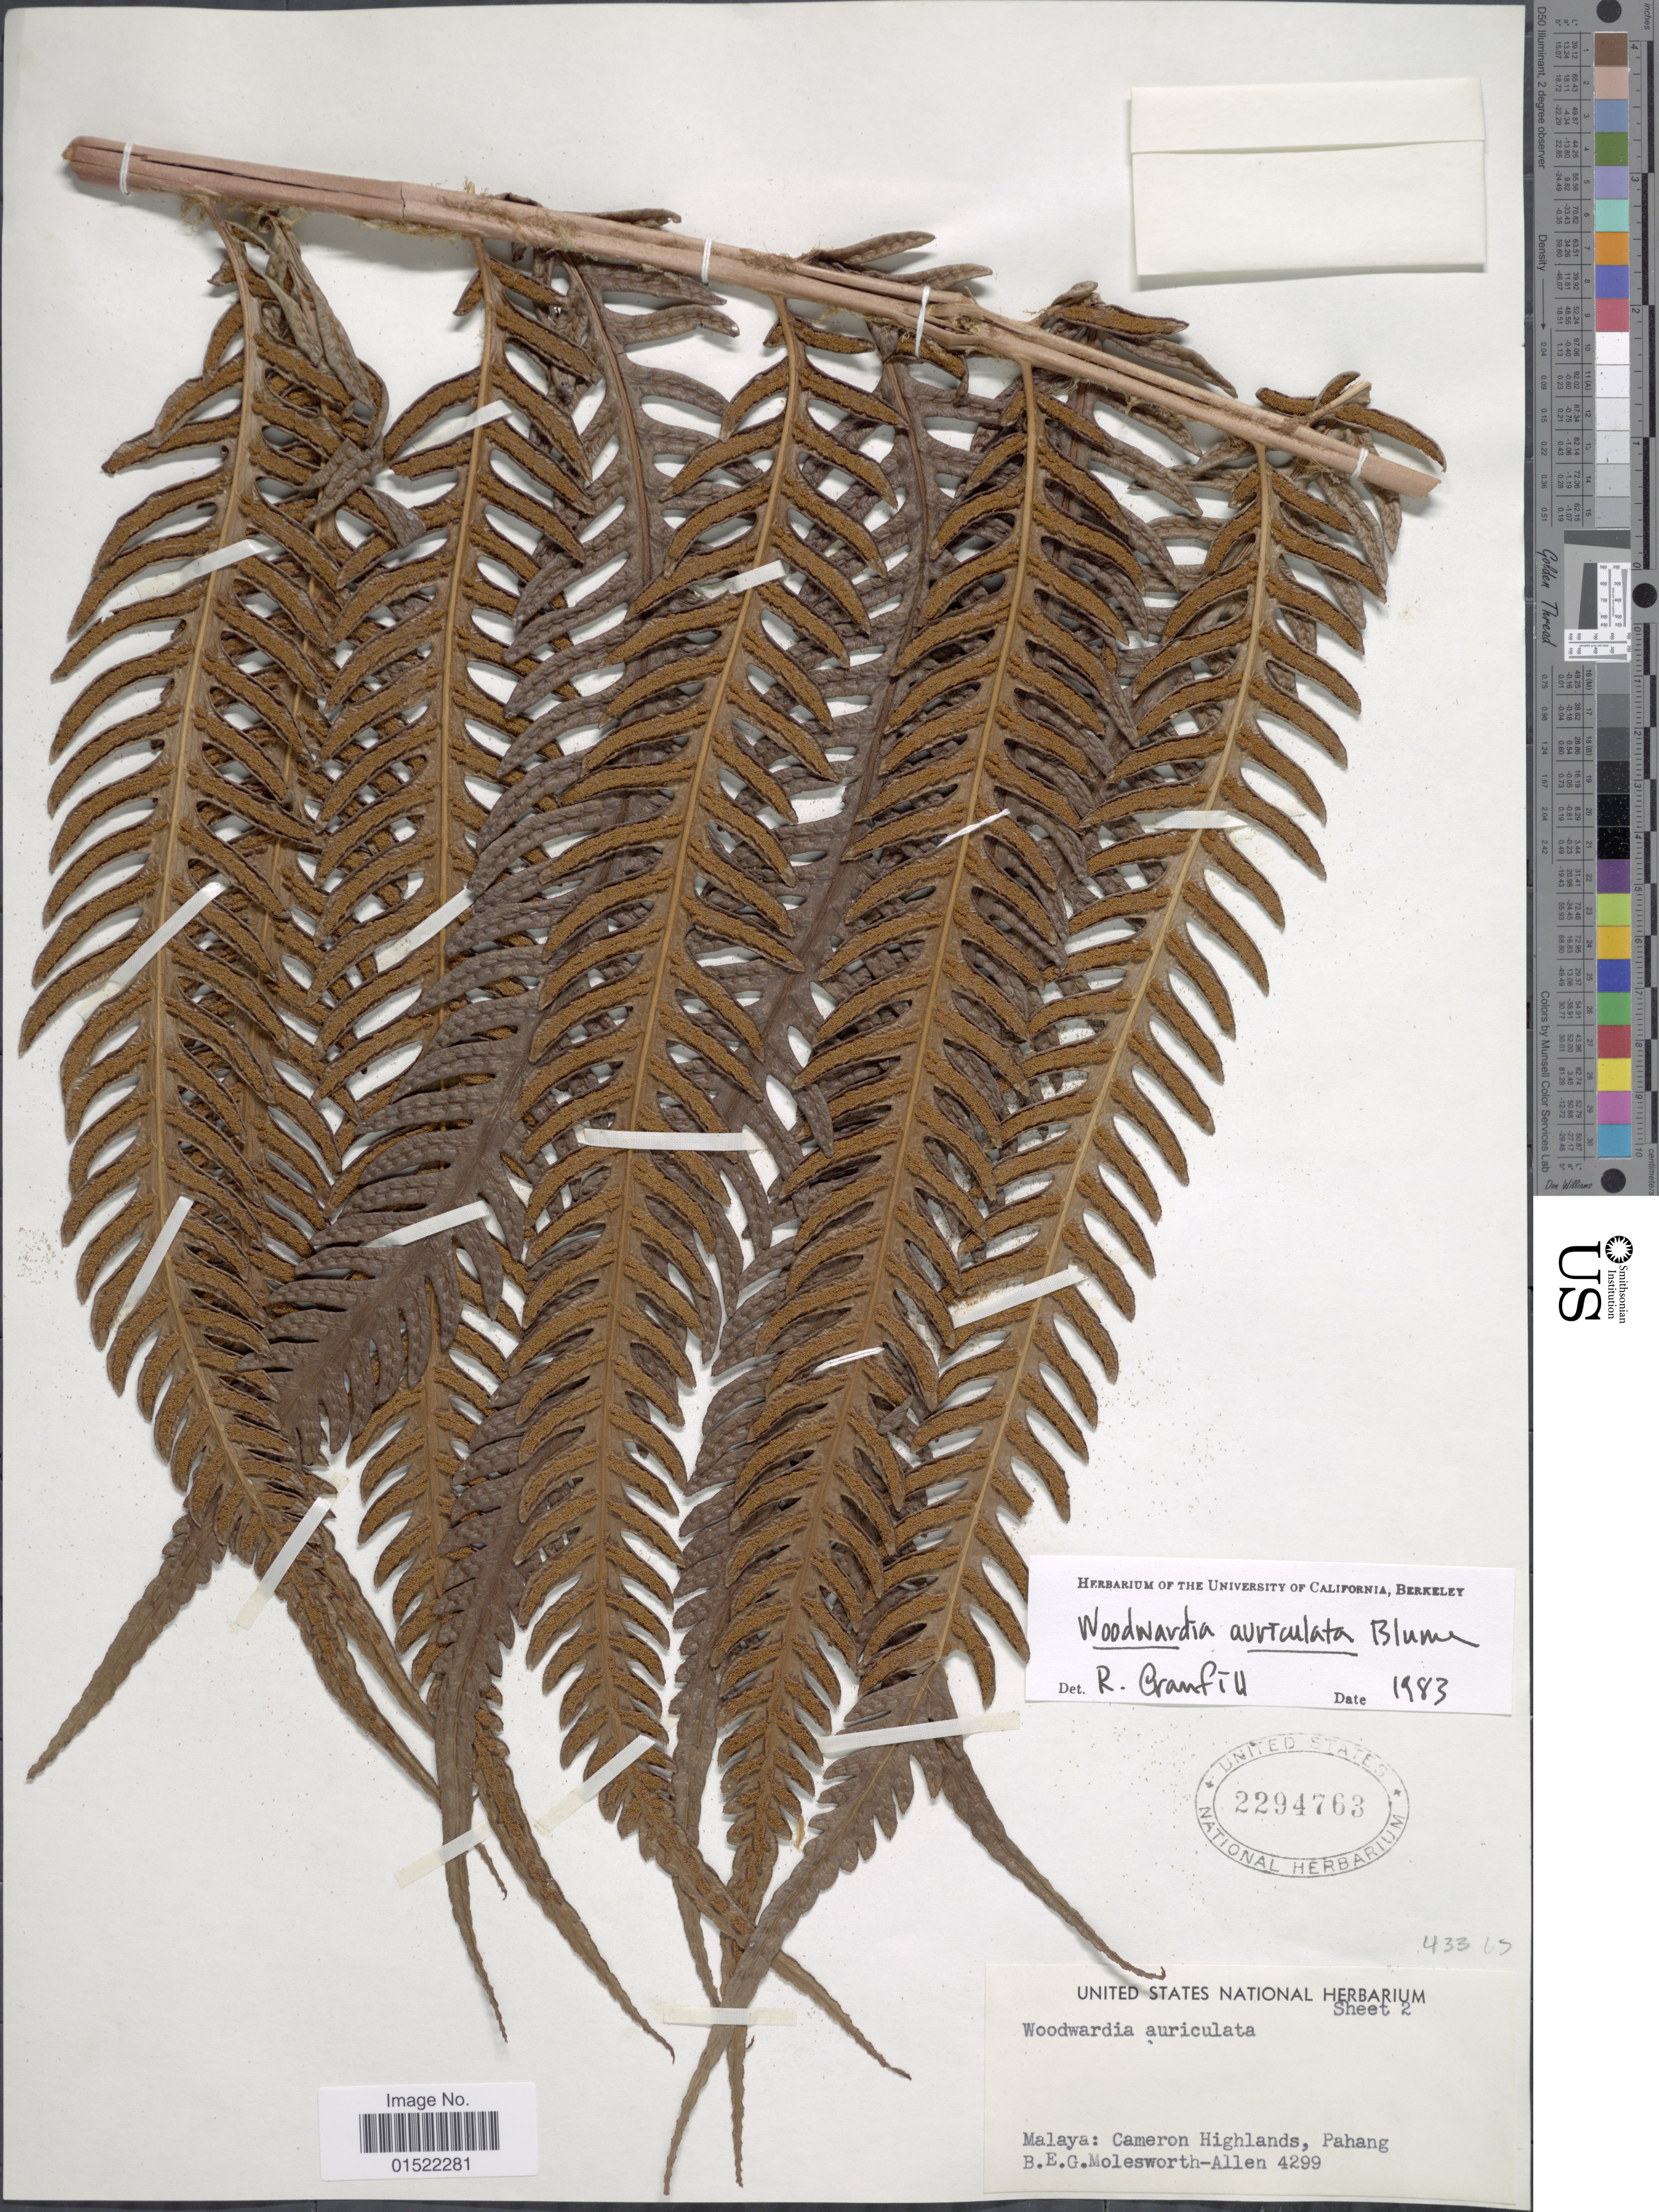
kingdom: Plantae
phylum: Tracheophyta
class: Polypodiopsida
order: Polypodiales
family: Blechnaceae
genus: Woodwardia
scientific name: Woodwardia auriculata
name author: Blume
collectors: B. E. G. Molesworth-Allen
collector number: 4299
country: Malaysia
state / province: Pahang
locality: Malaya: Cameron Highlands, Pahang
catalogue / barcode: US 2294763